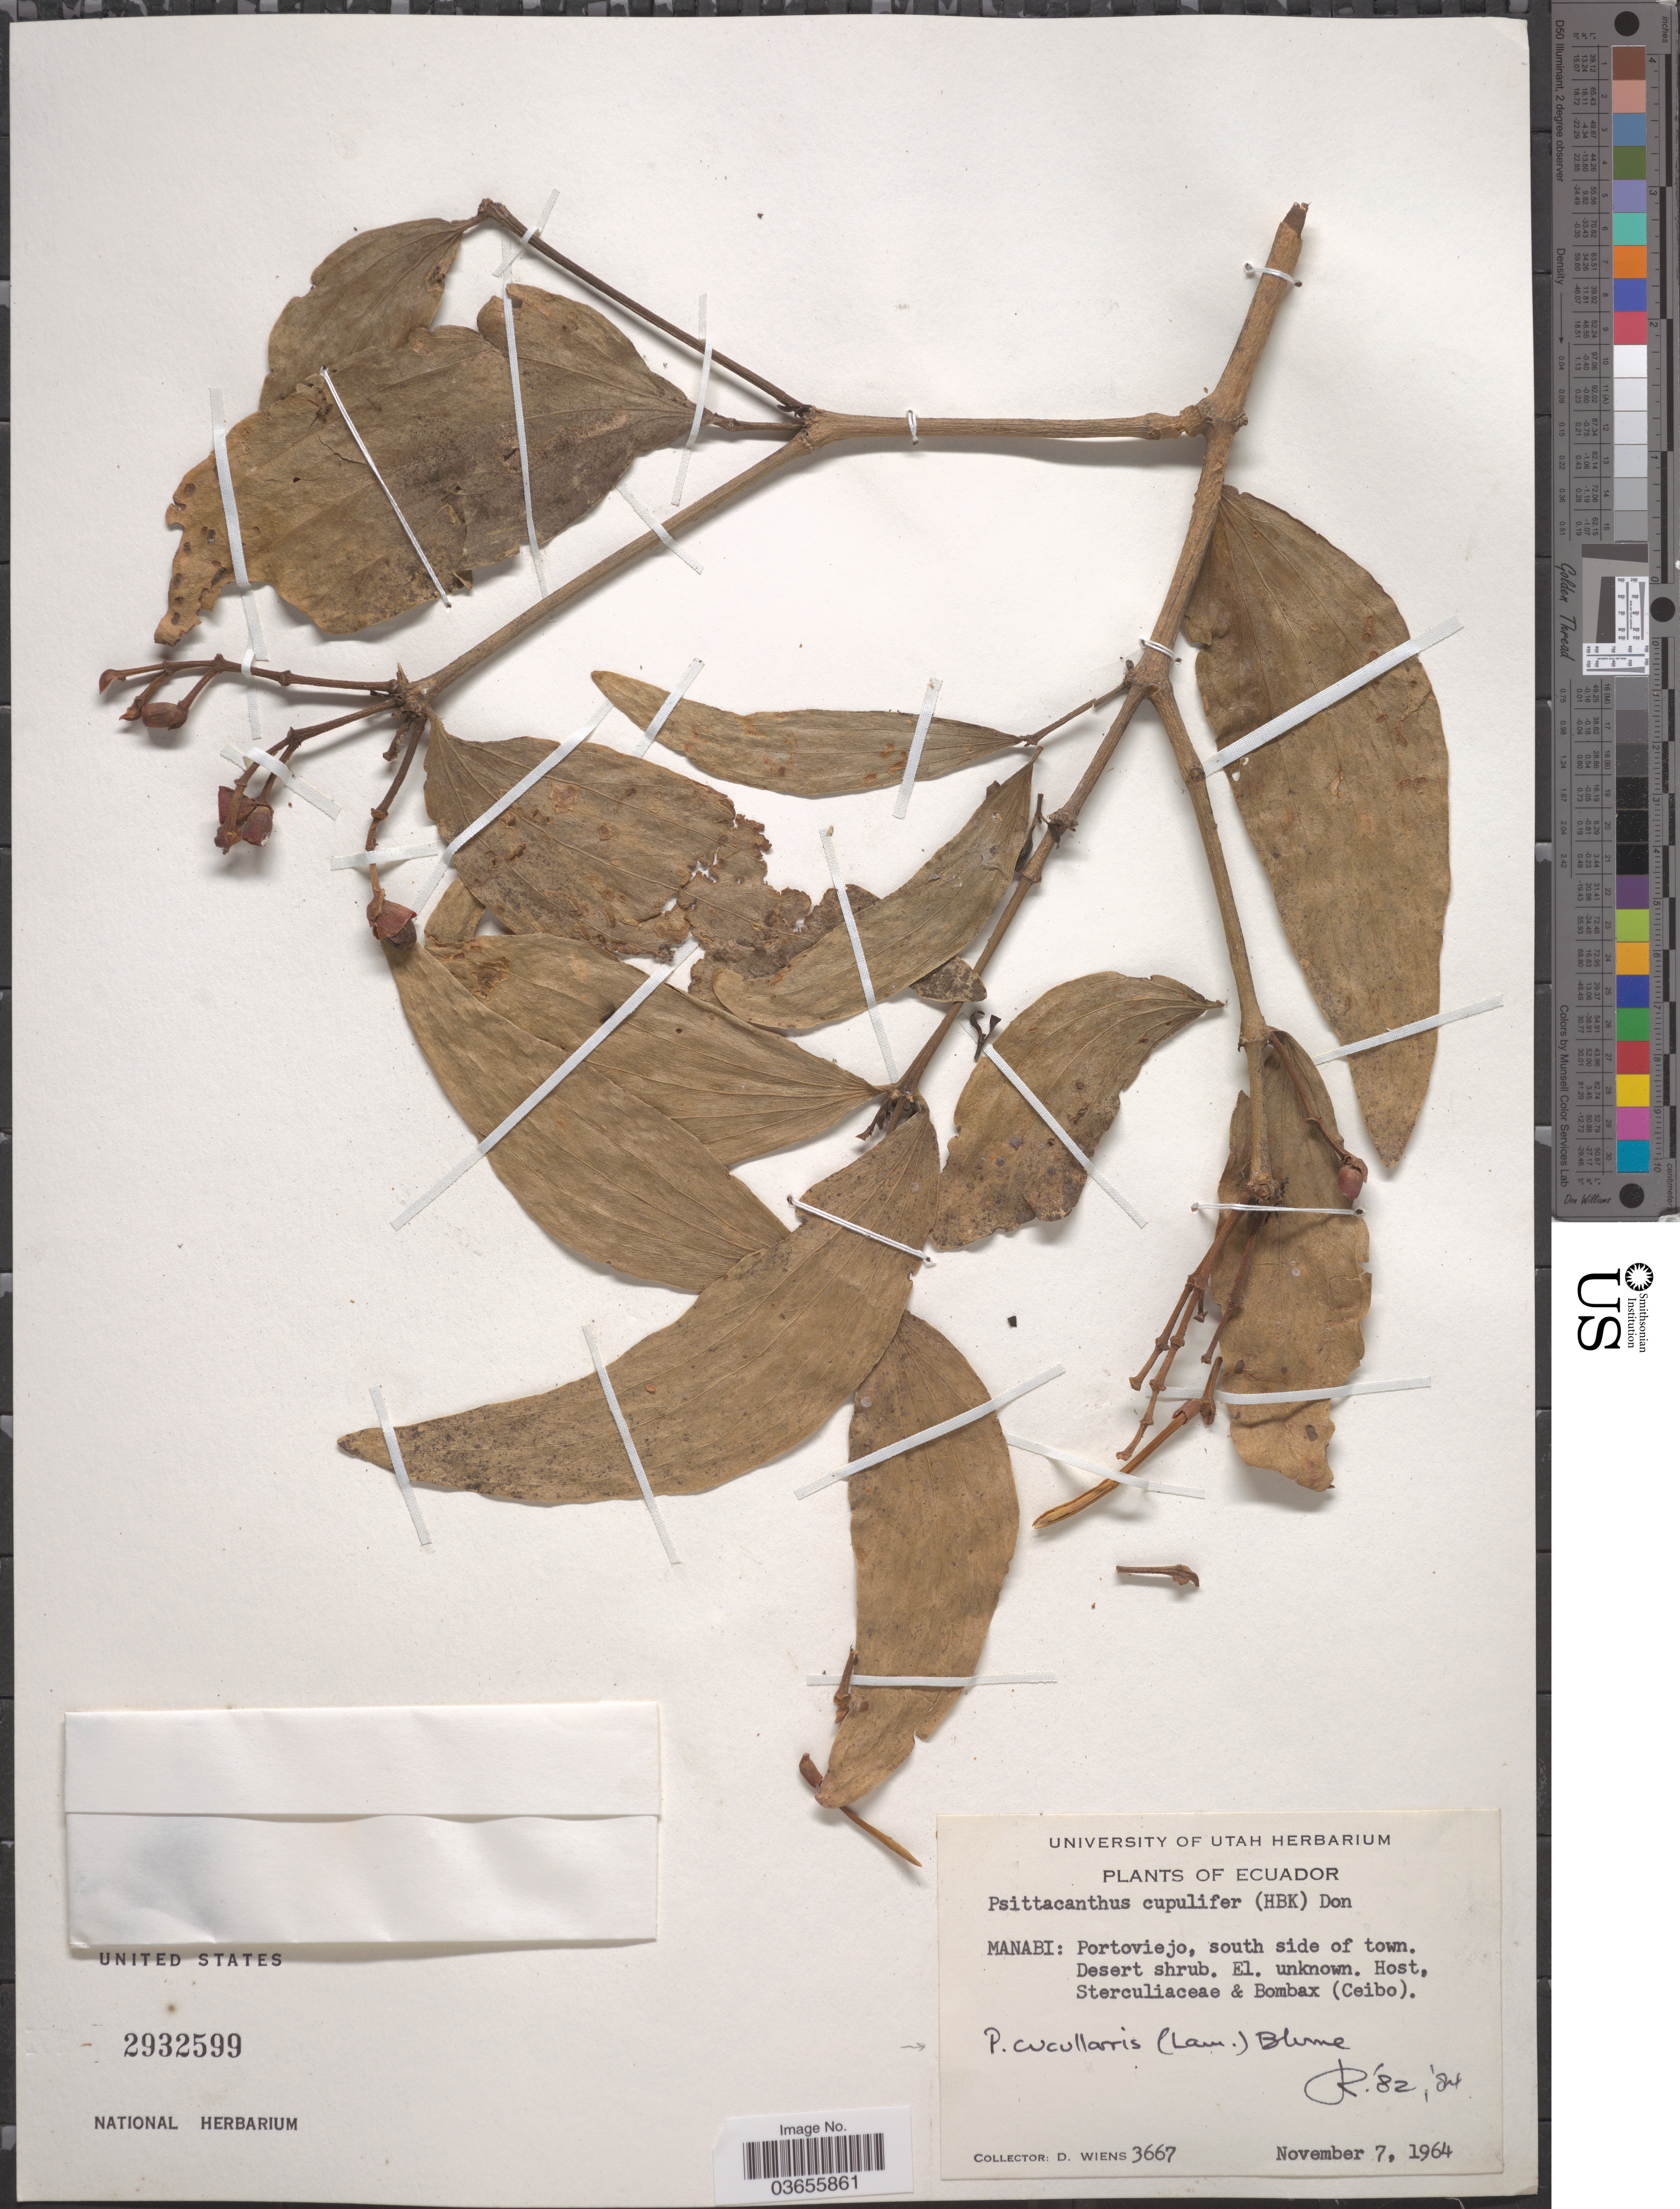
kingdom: Plantae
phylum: Tracheophyta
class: Magnoliopsida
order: Santalales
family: Loranthaceae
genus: Psittacanthus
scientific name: Psittacanthus cucullaris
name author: (Kunth) G. Don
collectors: D. Wiens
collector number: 3667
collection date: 1964-11-07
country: Ecuador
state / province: Manabí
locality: Portoviejo, south side of town.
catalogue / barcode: US 2932599